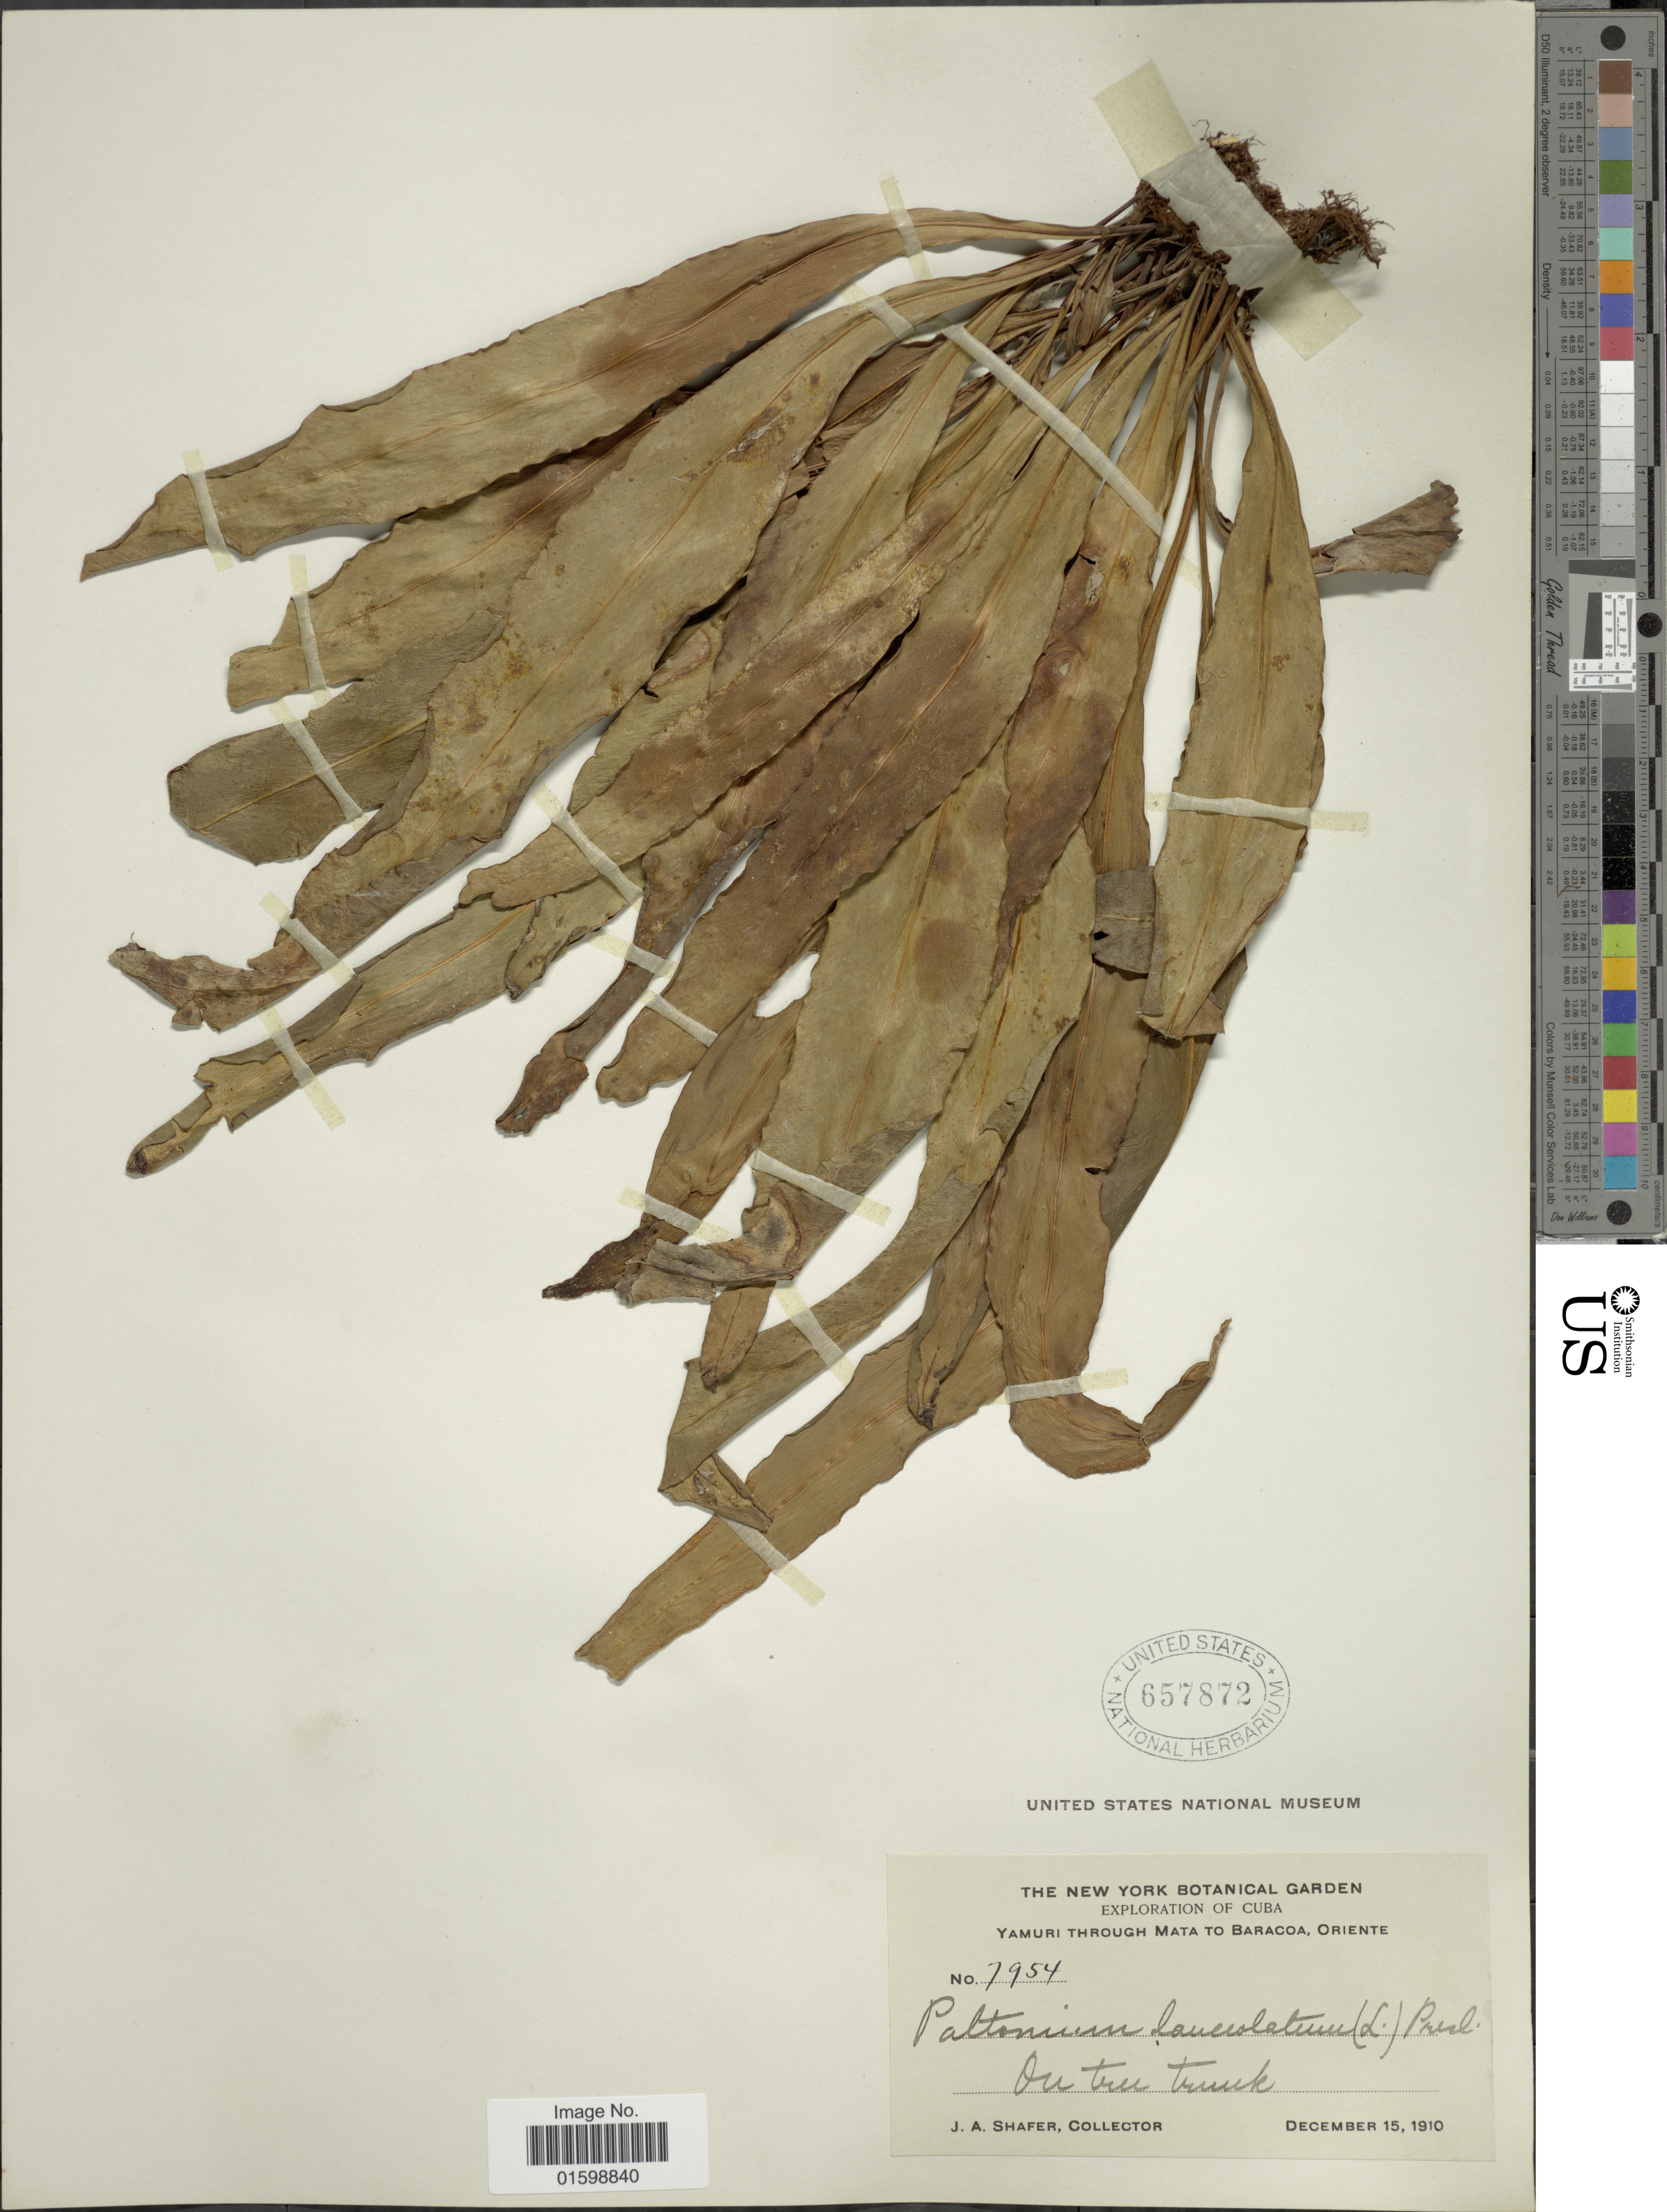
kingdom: Plantae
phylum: Tracheophyta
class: Polypodiopsida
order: Polypodiales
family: Polypodiaceae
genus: Pleopeltis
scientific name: Pleopeltis marginata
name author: A.R. Sm. & Tejero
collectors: J. A. Shafer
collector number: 7954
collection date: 1910-12-15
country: Cuba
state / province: Oriente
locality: Yamuri through Mata to Baracoa, on tree trunk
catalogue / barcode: US 657872